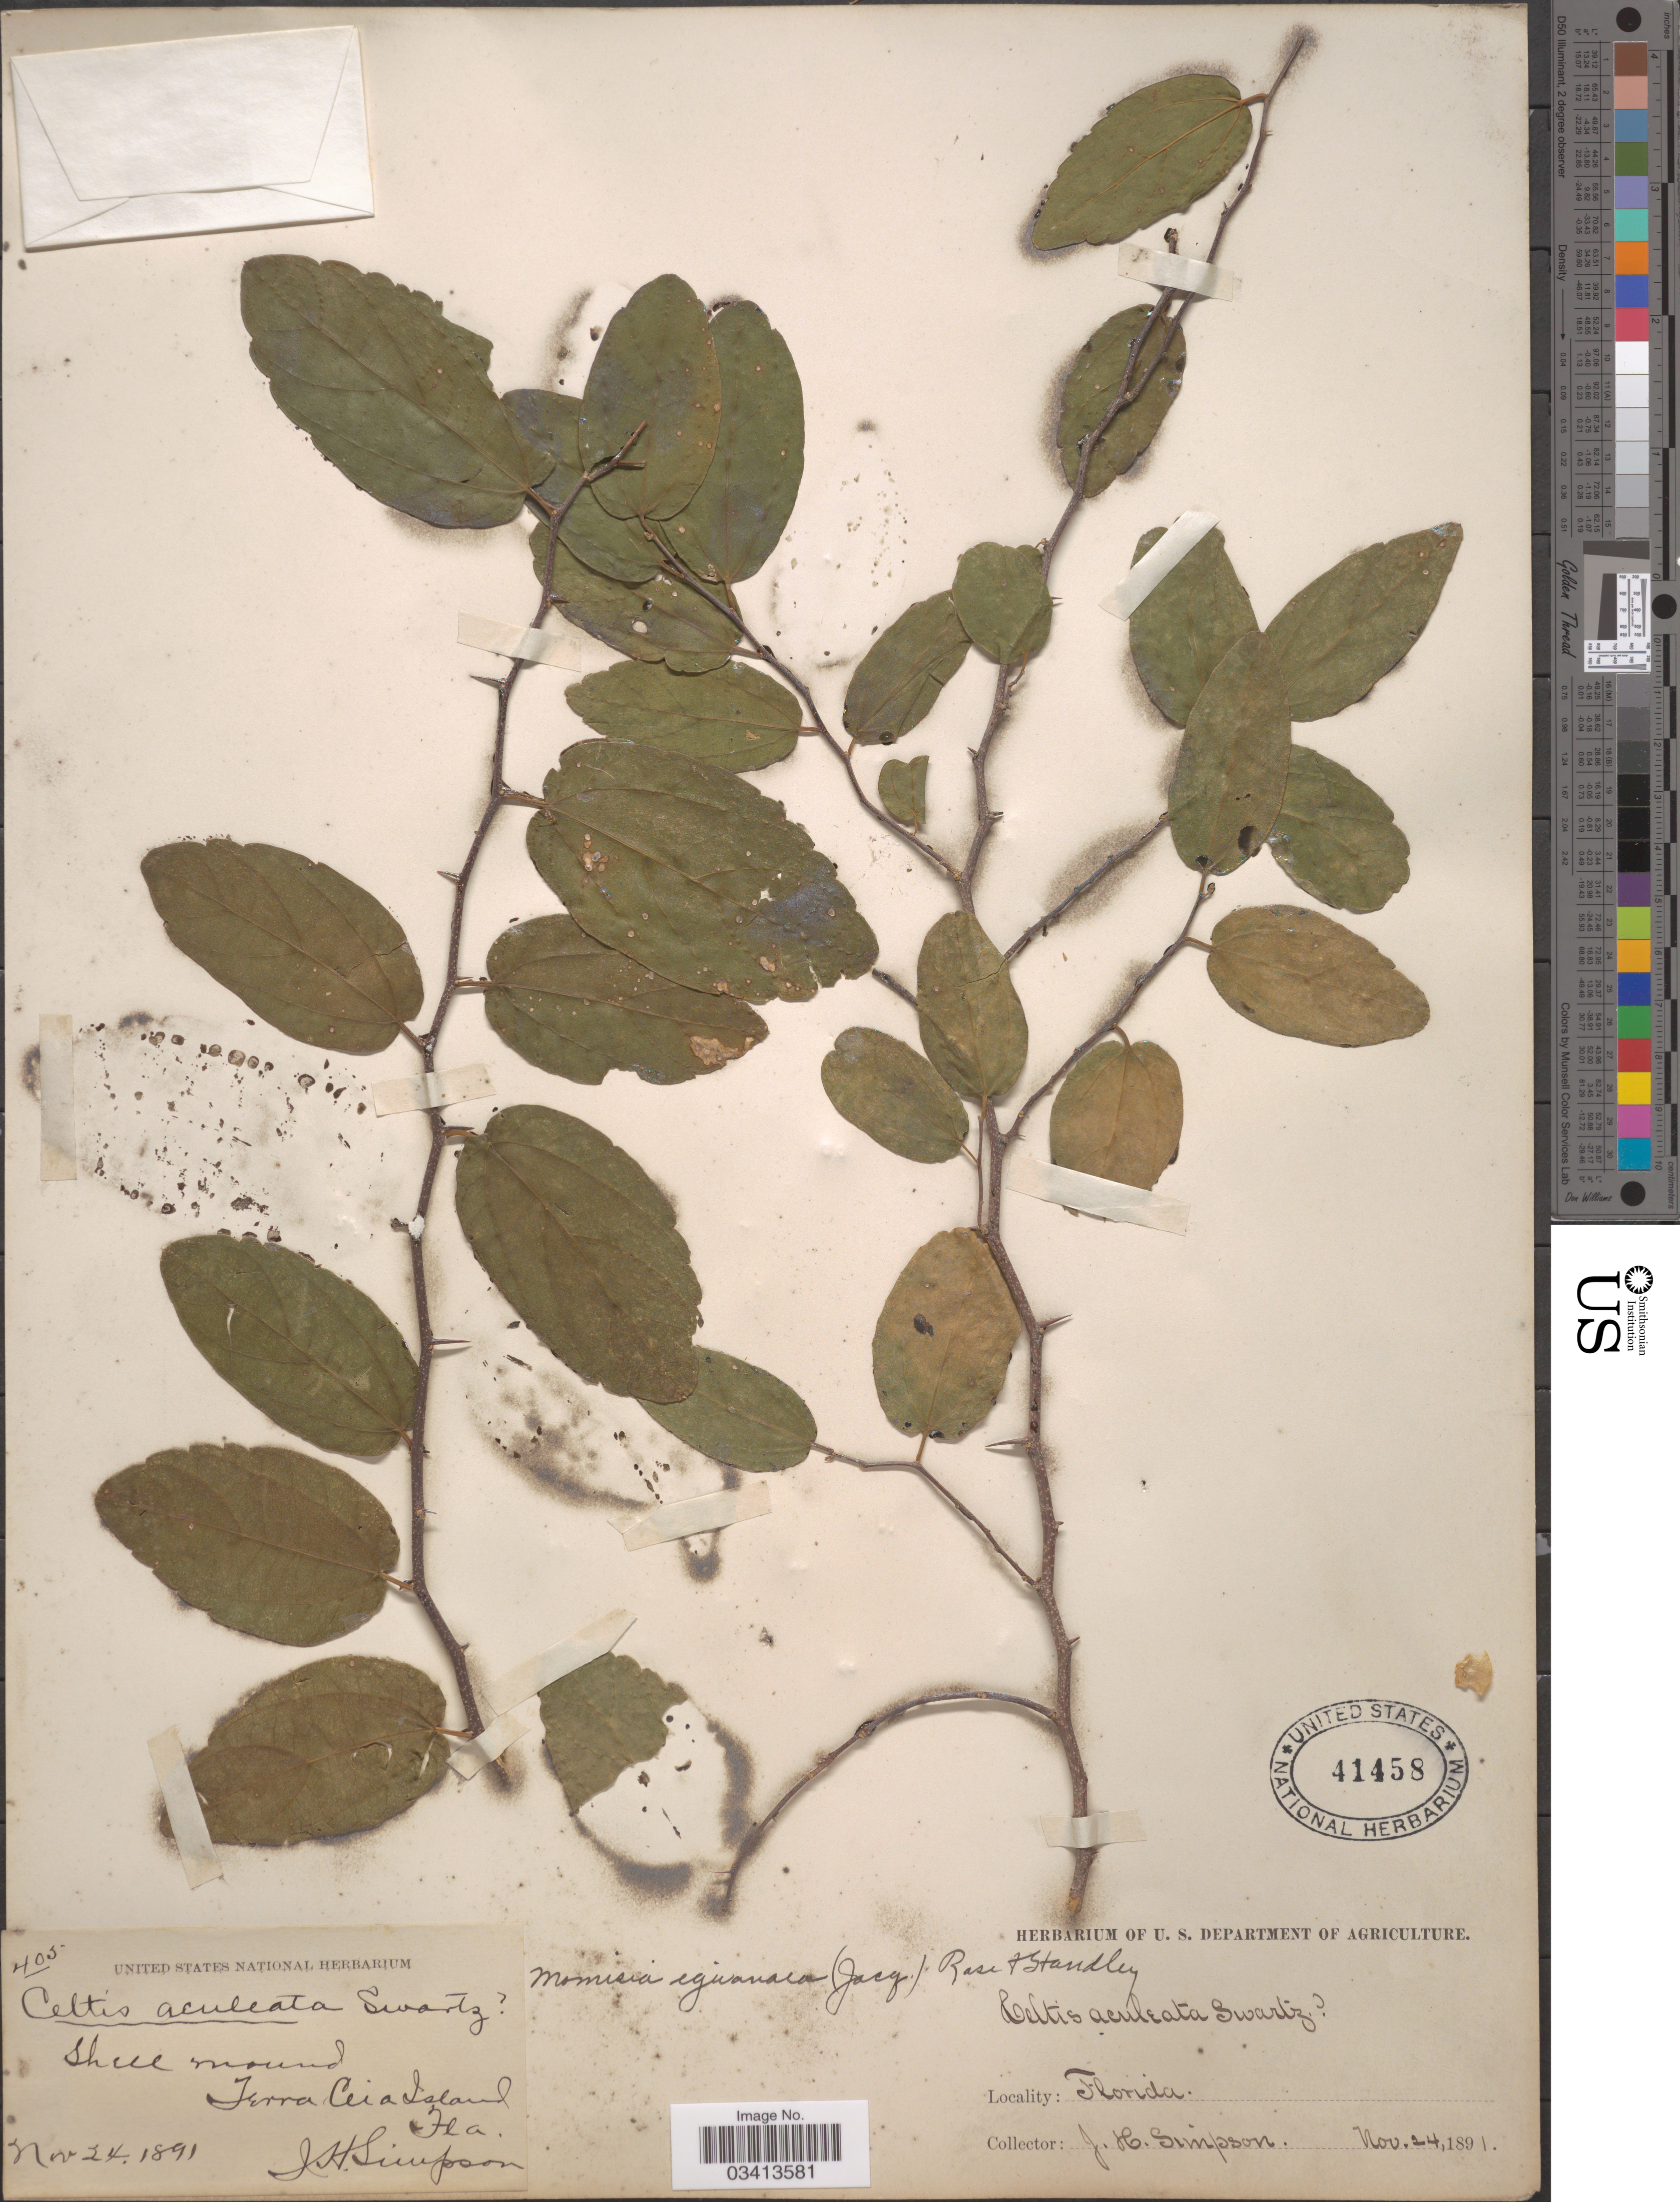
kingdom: Plantae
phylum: Tracheophyta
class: Magnoliopsida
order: Rosales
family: Cannabaceae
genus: Celtis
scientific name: Celtis iguanaea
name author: (Jacq.) Sarg.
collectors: J. H. Simpson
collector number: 405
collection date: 1891-11-24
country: United States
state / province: Florida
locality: Terra Ceia Island.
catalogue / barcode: US 41458